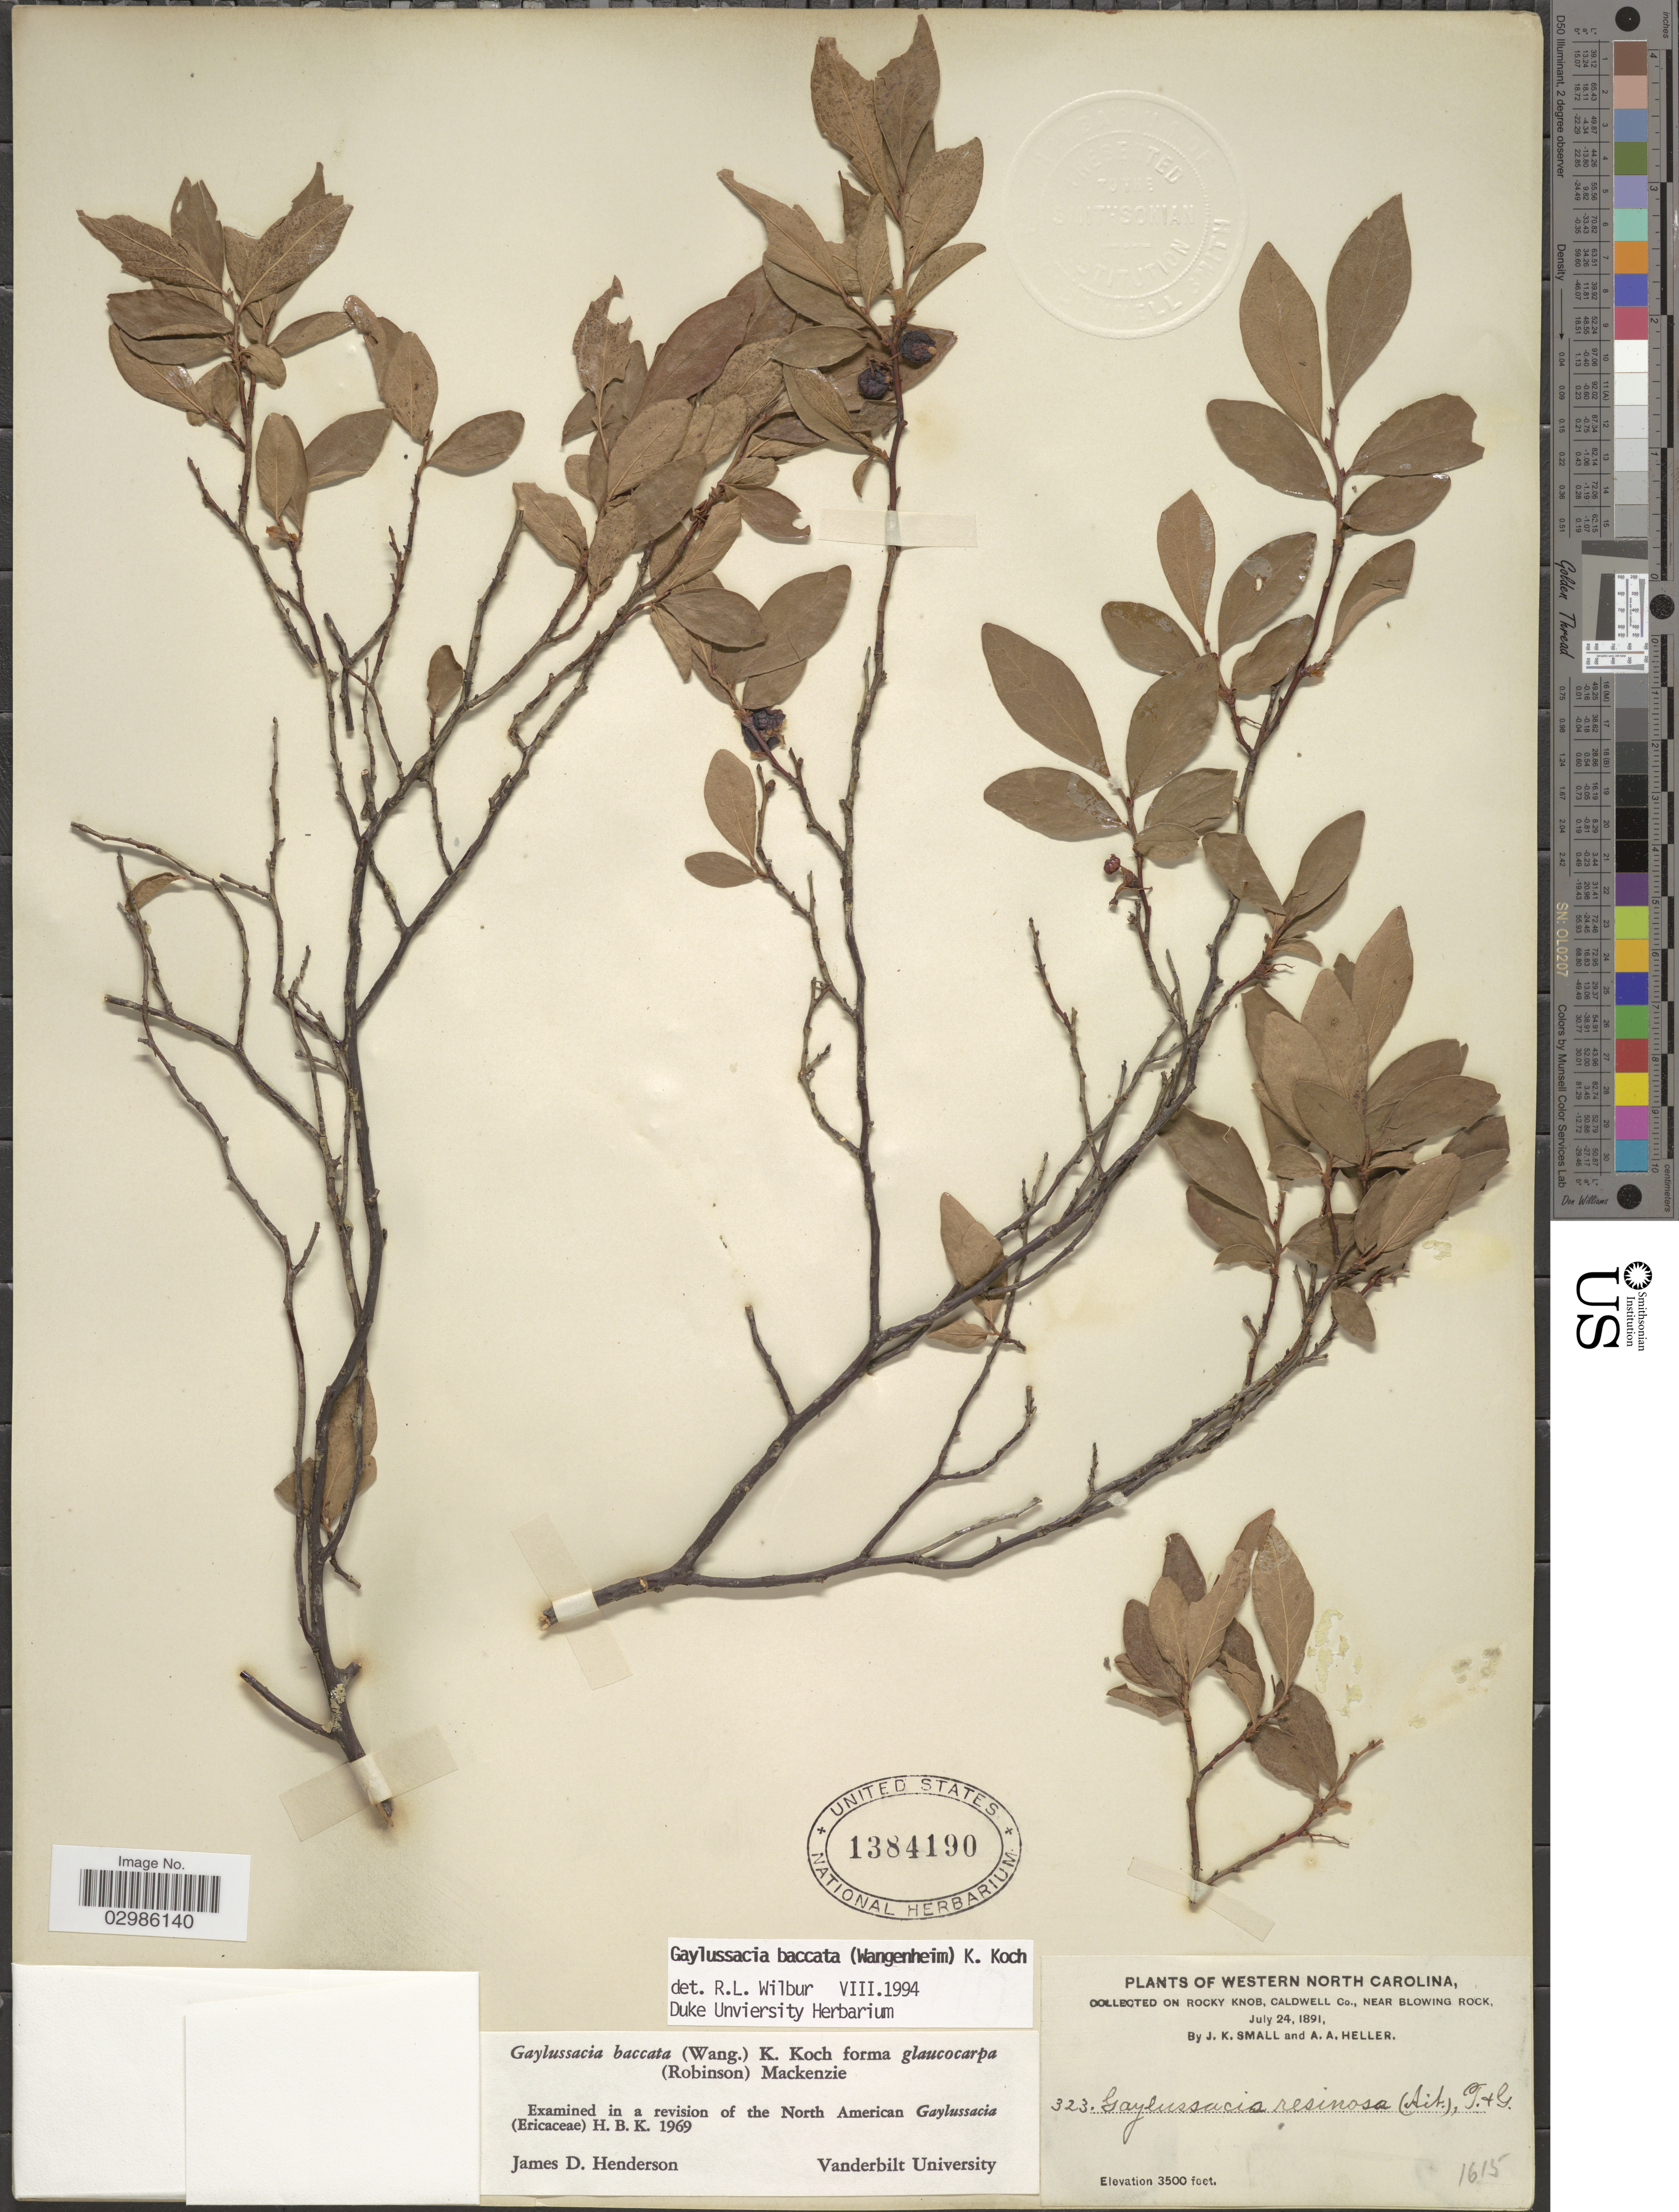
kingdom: Plantae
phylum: Tracheophyta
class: Magnoliopsida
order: Ericales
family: Ericaceae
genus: Gaylussacia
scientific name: Gaylussacia baccata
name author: (Wangenh.) K. Koch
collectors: J. K. Small & A. A. Heller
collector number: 323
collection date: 1891-07-24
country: United States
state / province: North Carolina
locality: Western North Carolina. On Rocky Knob, Caldwell Co., near Blowing Rock.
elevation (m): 1067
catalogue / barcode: US 1384190